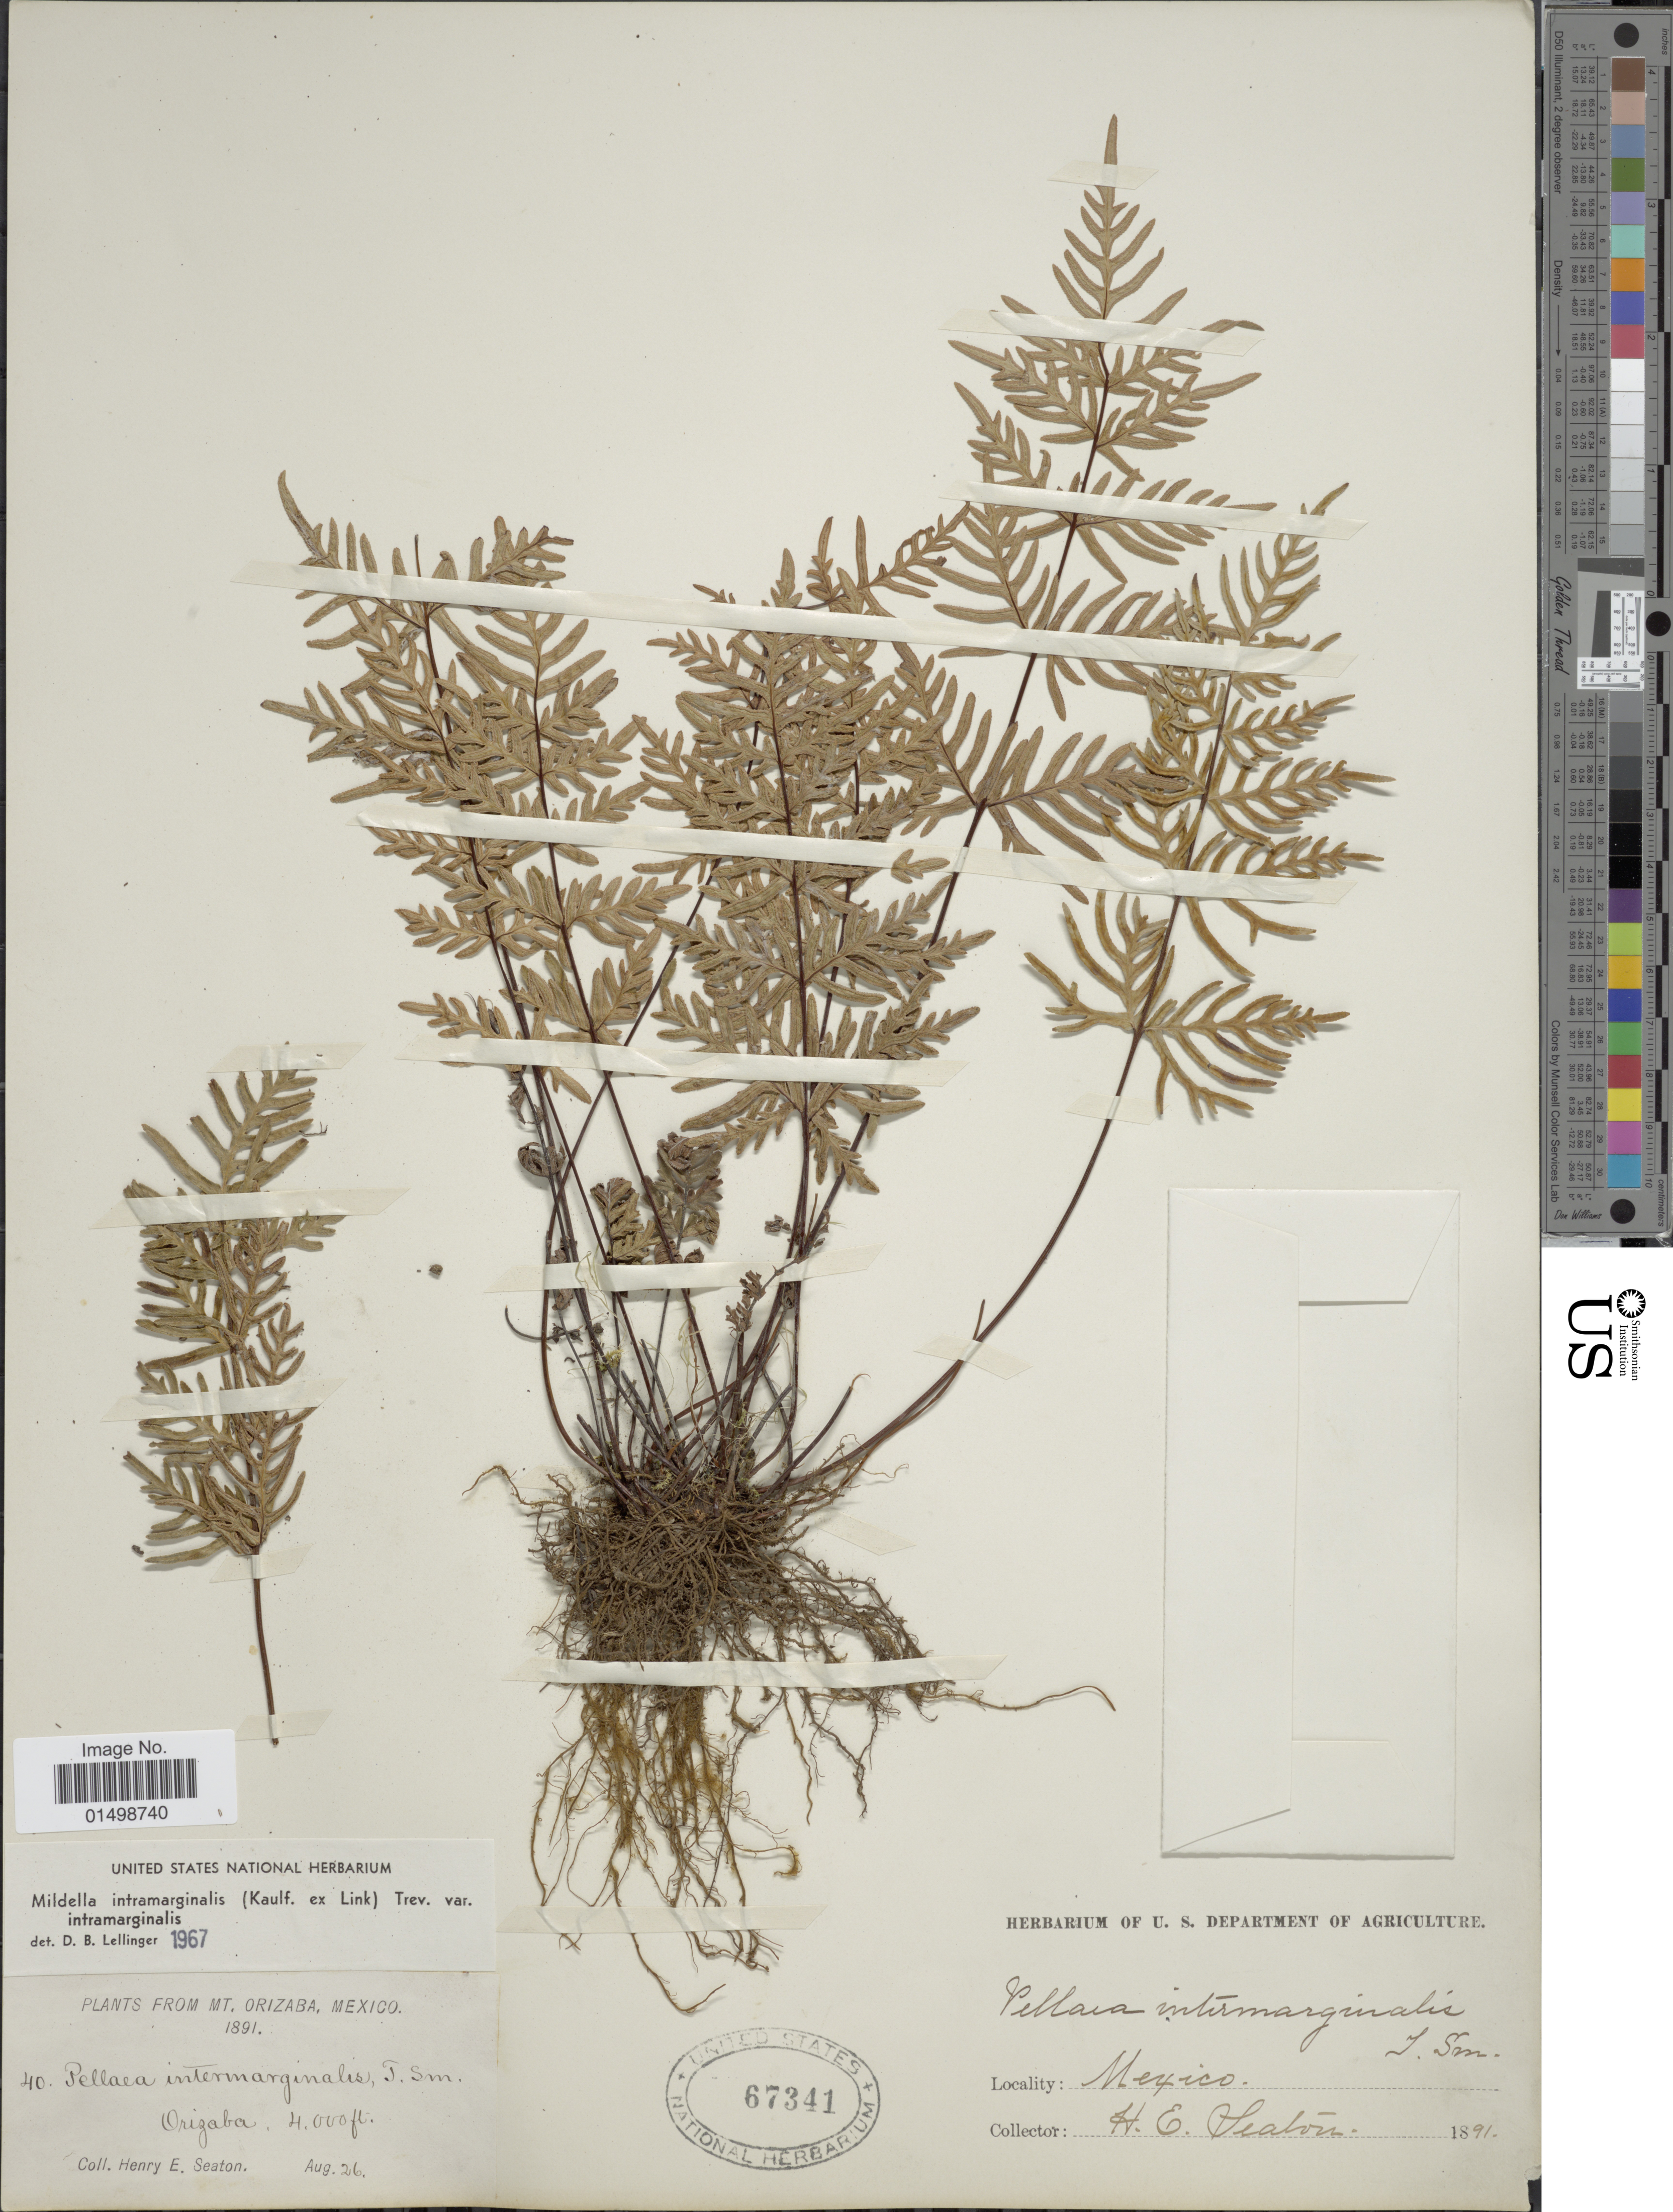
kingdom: Plantae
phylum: Tracheophyta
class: Polypodiopsida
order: Polypodiales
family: Pteridaceae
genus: Cheilanthes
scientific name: Cheilanthes intramarginalis var. intramarginalis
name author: (Kaulf.) Hook.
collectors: H. Seaton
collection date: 1891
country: Mexico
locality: Mt. Orizaba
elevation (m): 1219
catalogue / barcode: US 67341